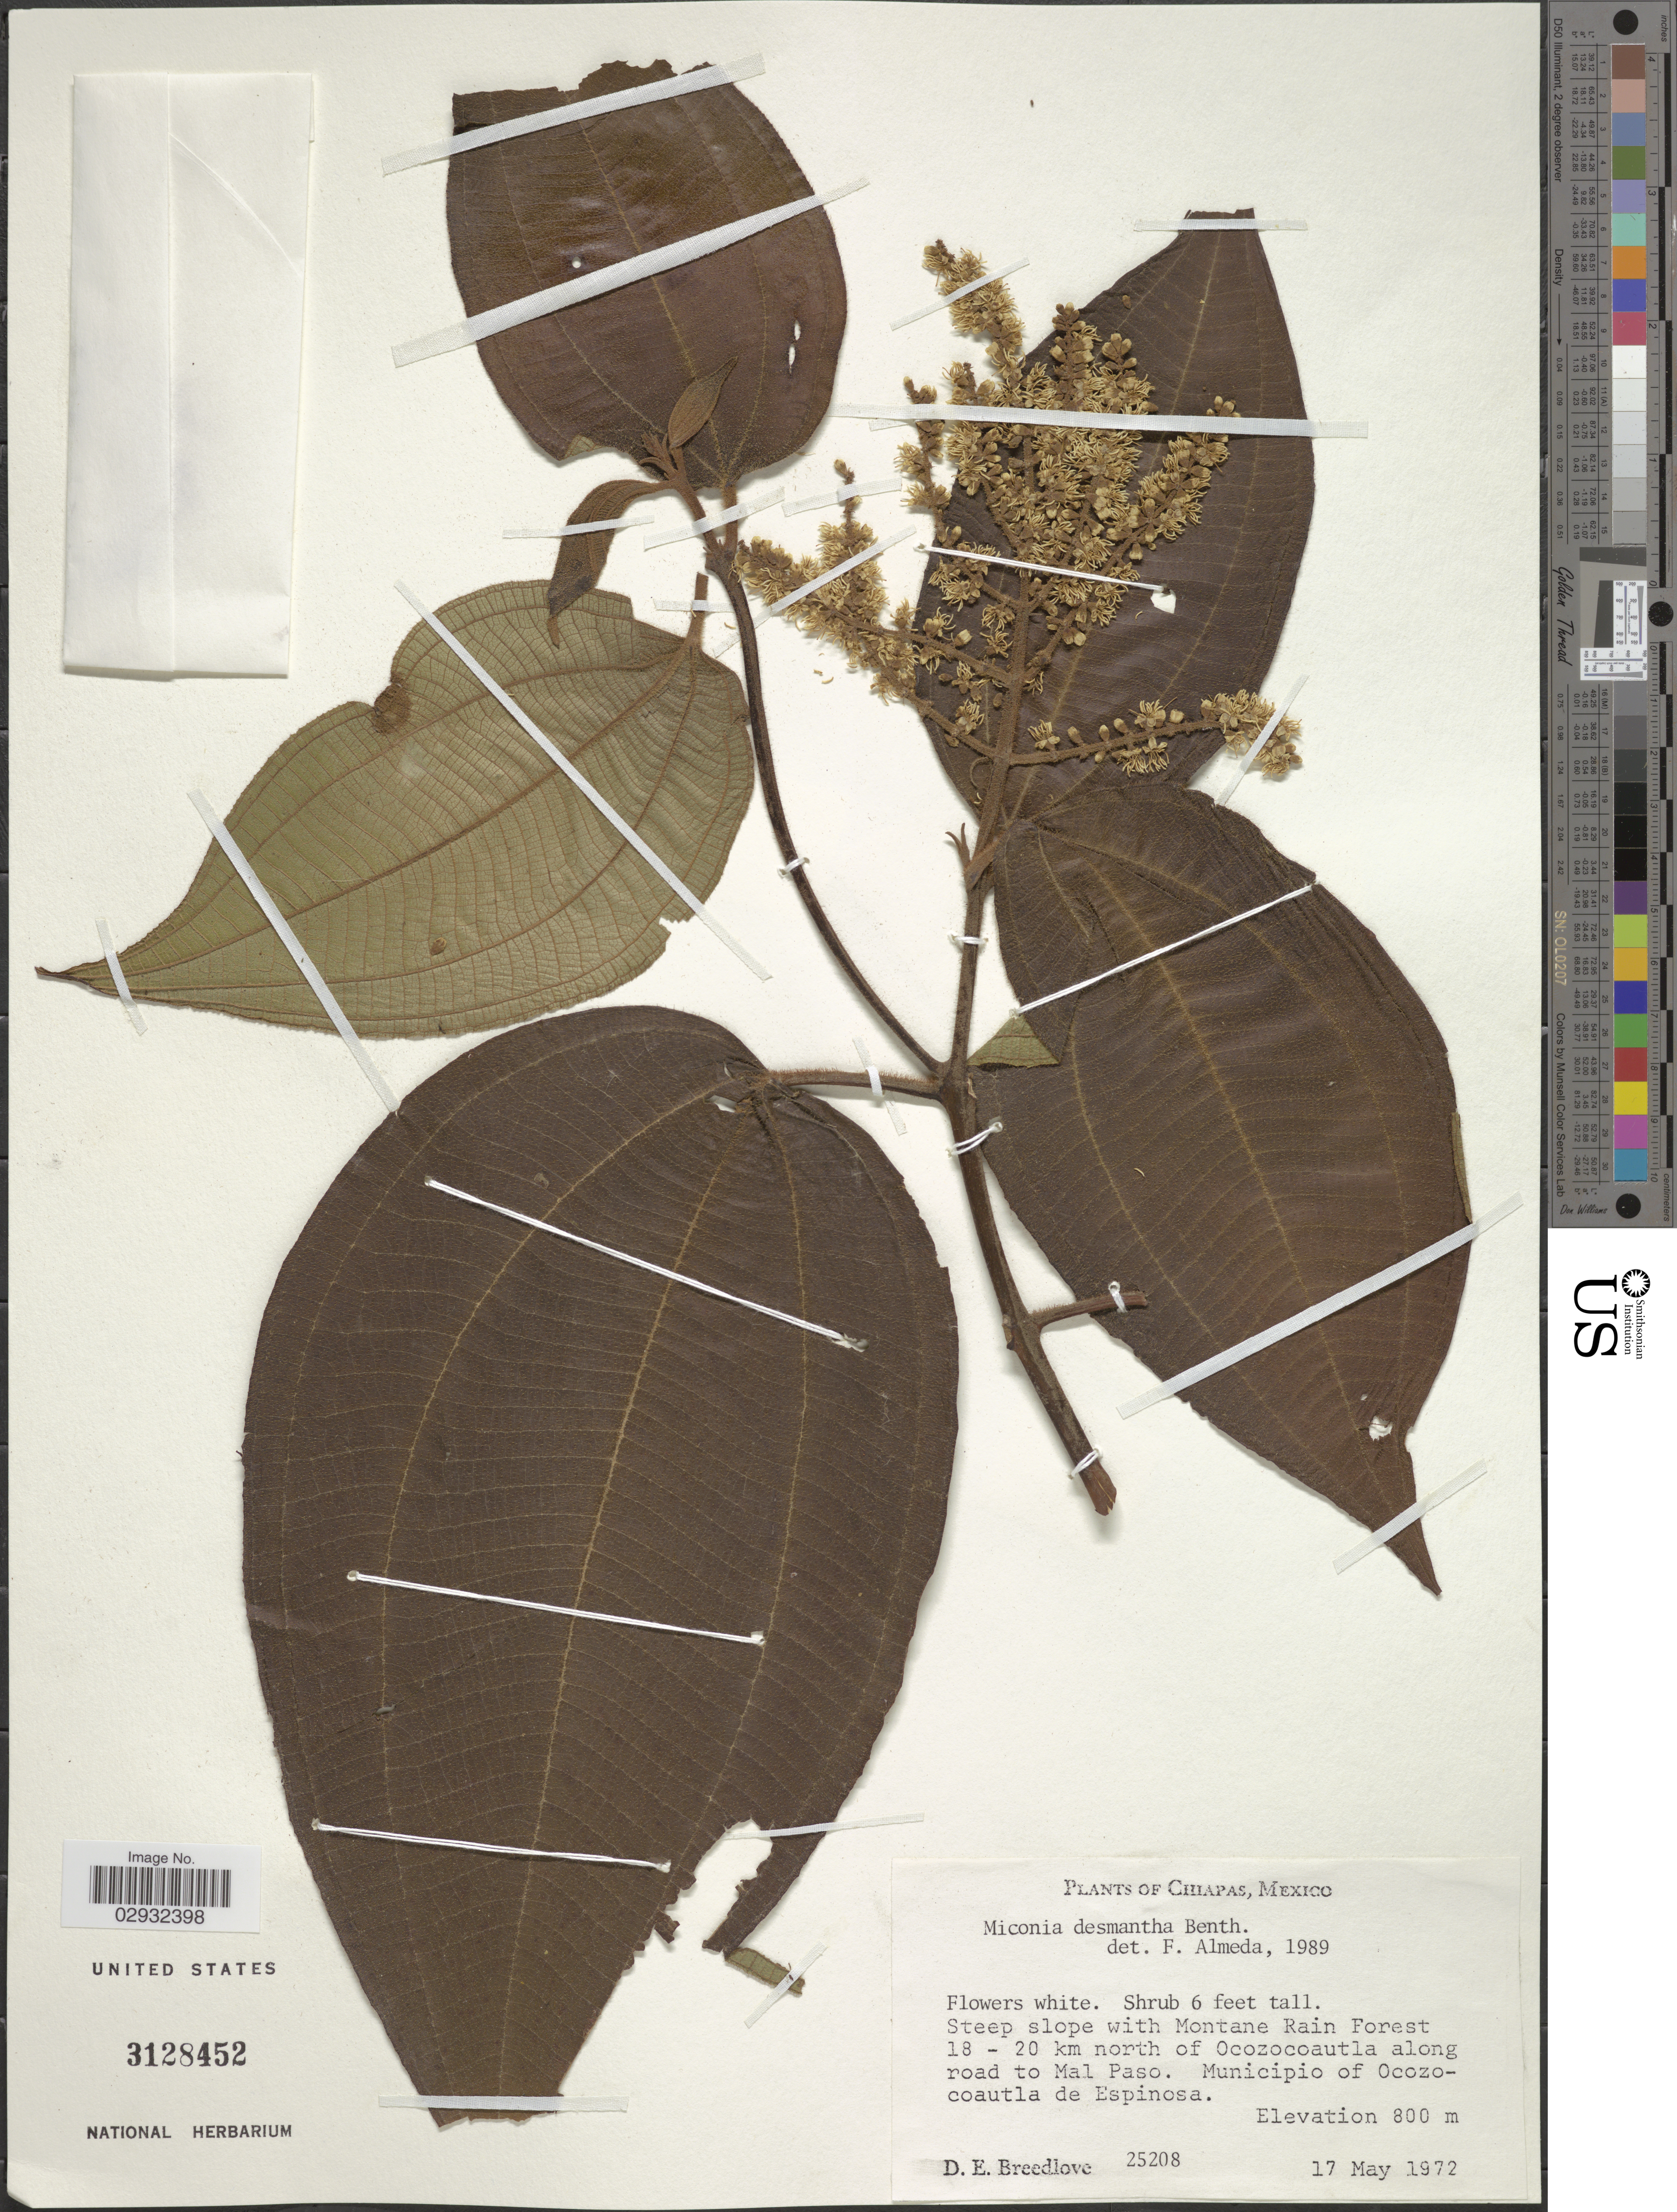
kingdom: Plantae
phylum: Tracheophyta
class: Magnoliopsida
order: Myrtales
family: Melastomataceae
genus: Miconia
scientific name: Miconia desmantha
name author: Benth.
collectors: D. E. Breedlove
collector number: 25208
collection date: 1972-05-17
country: Mexico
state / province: Chiapas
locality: Steep slope with Montane Rain Forest 18-20 km north of Ocozocoautla along road to Mal Paso. Municipio of Ocozocoautla de Espinosa.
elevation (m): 800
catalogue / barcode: US 3128452